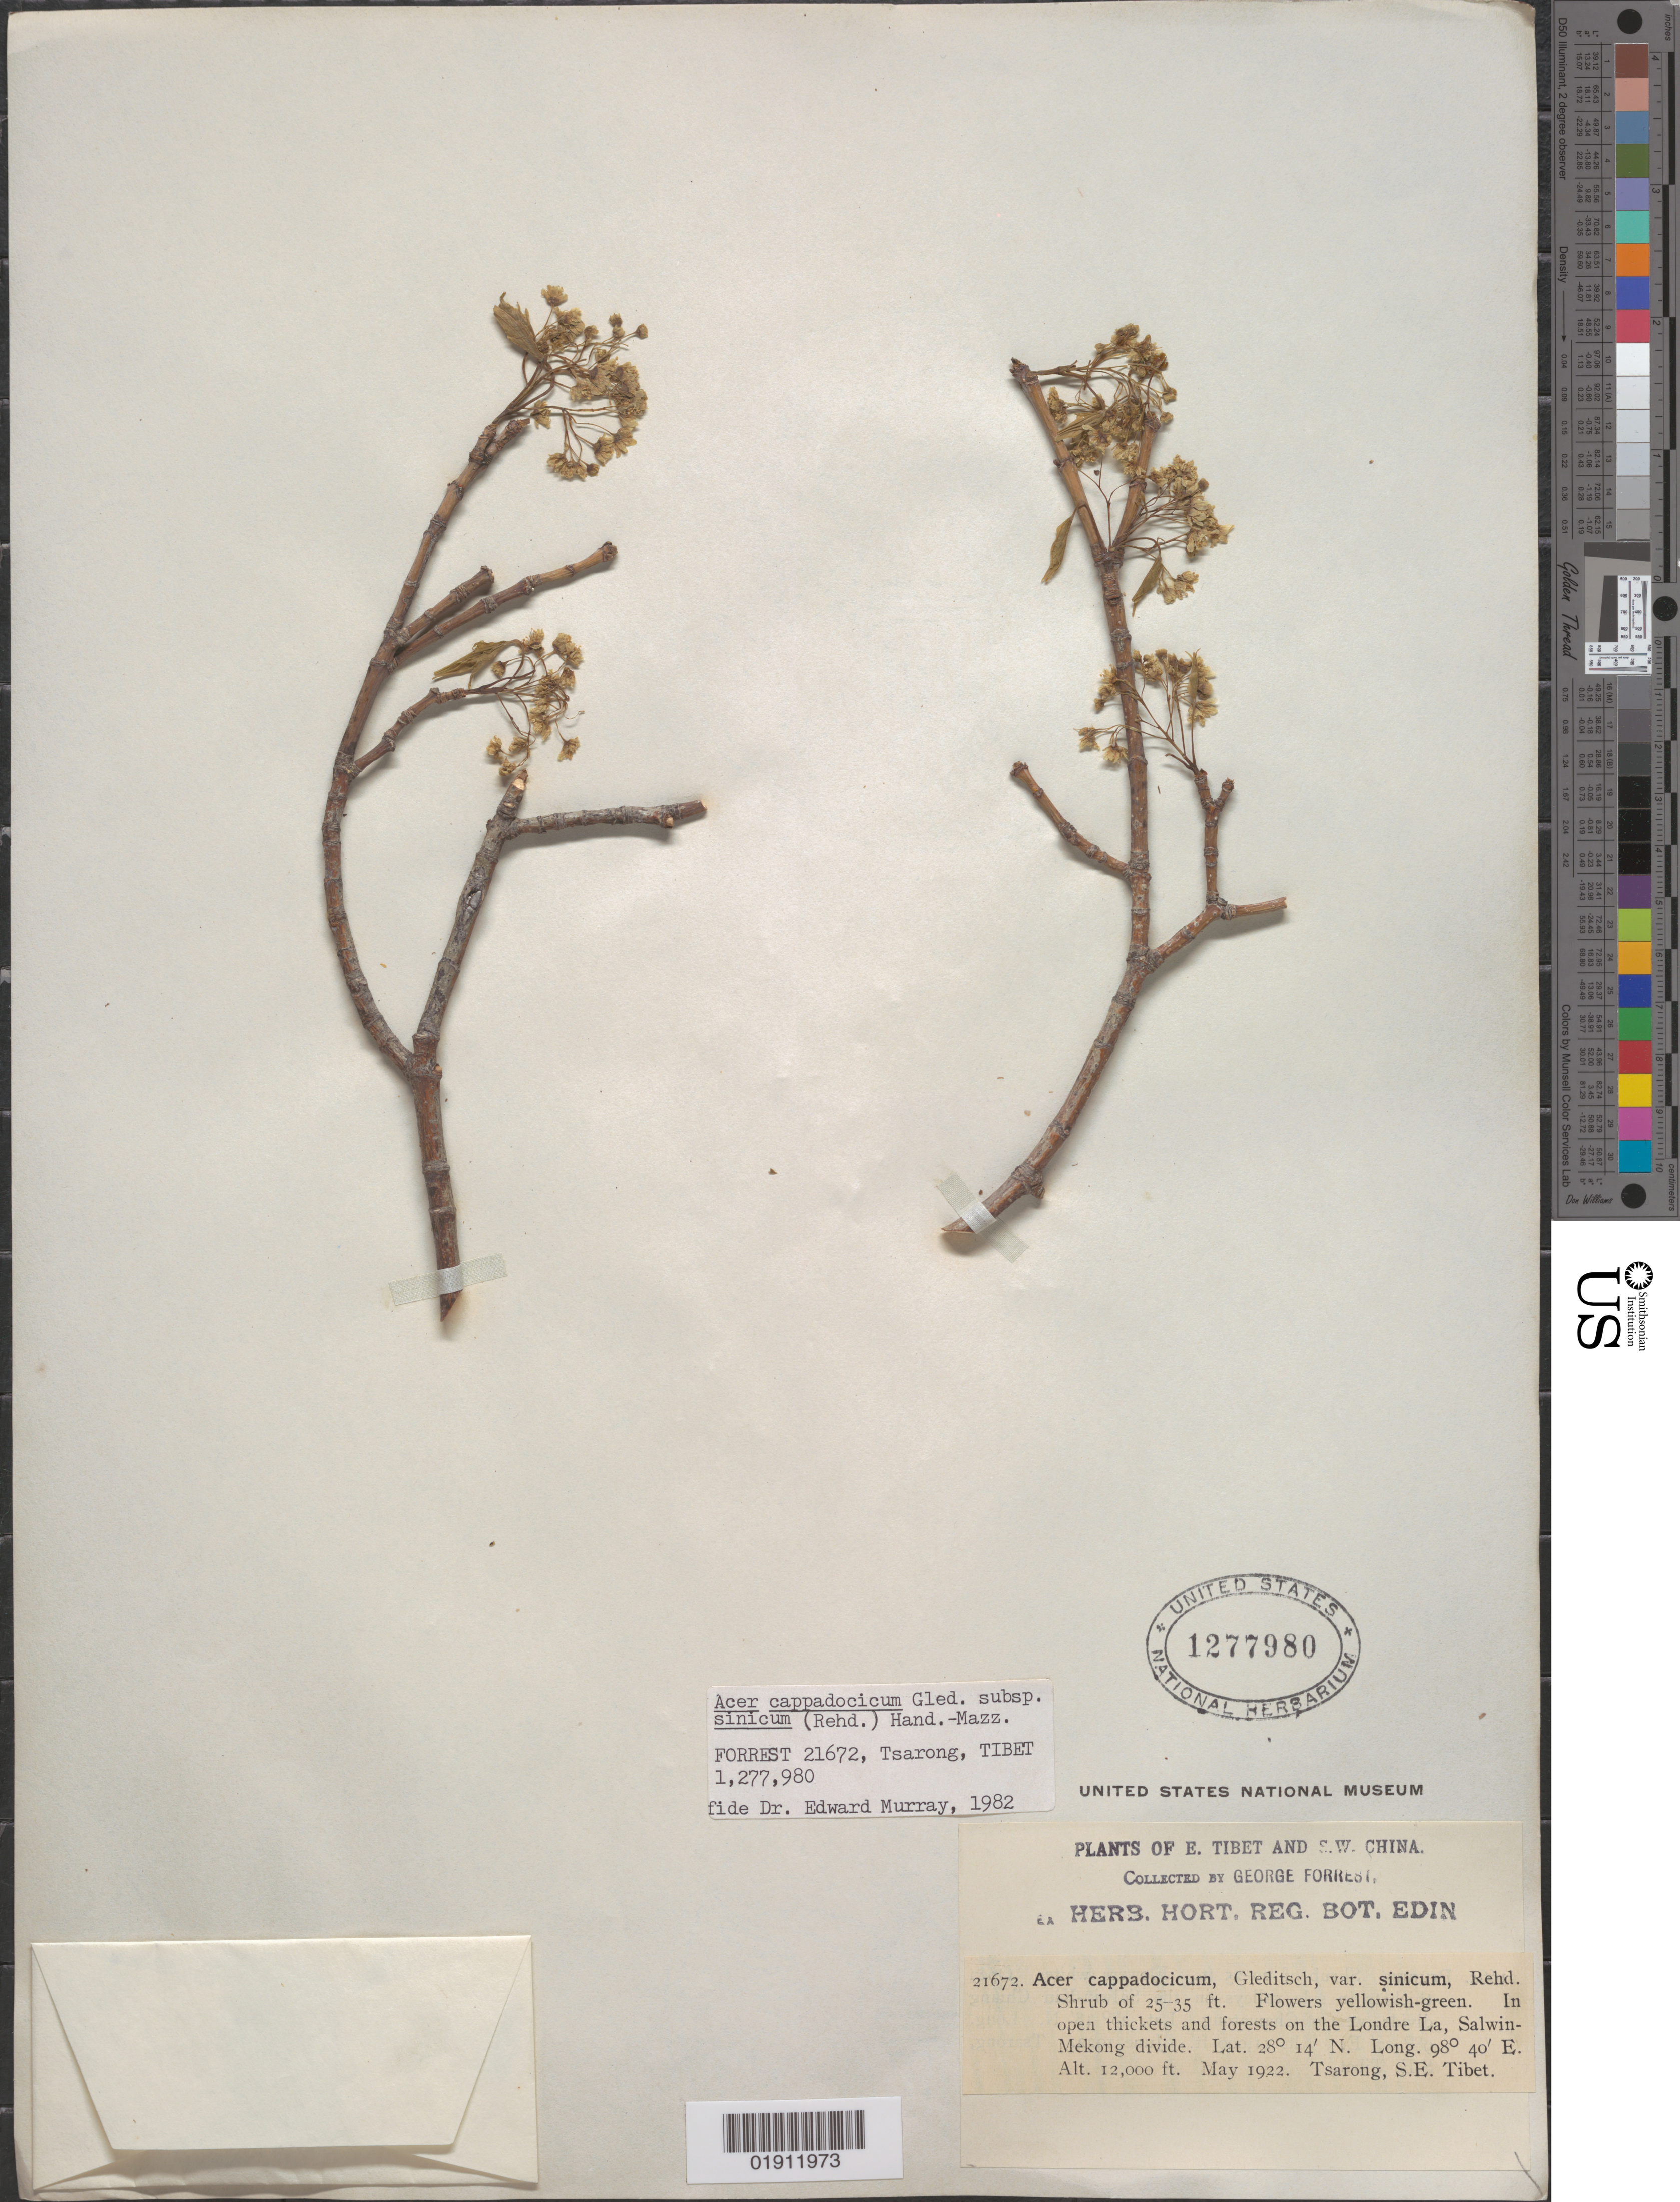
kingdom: Plantae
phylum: Tracheophyta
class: Magnoliopsida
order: Sapindales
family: Sapindaceae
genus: Acer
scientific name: Acer cappadocicum subsp. sinicum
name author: (Rehder) Hand.-Mazz.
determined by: Murray, Edward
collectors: G. Forrest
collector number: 21672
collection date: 1922-05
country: China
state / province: Xizang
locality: Tsarong, S.E. Tibet. Londre La, Salwin-Mekong divide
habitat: In mixed thickets and forests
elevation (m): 3658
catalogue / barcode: US 1277980